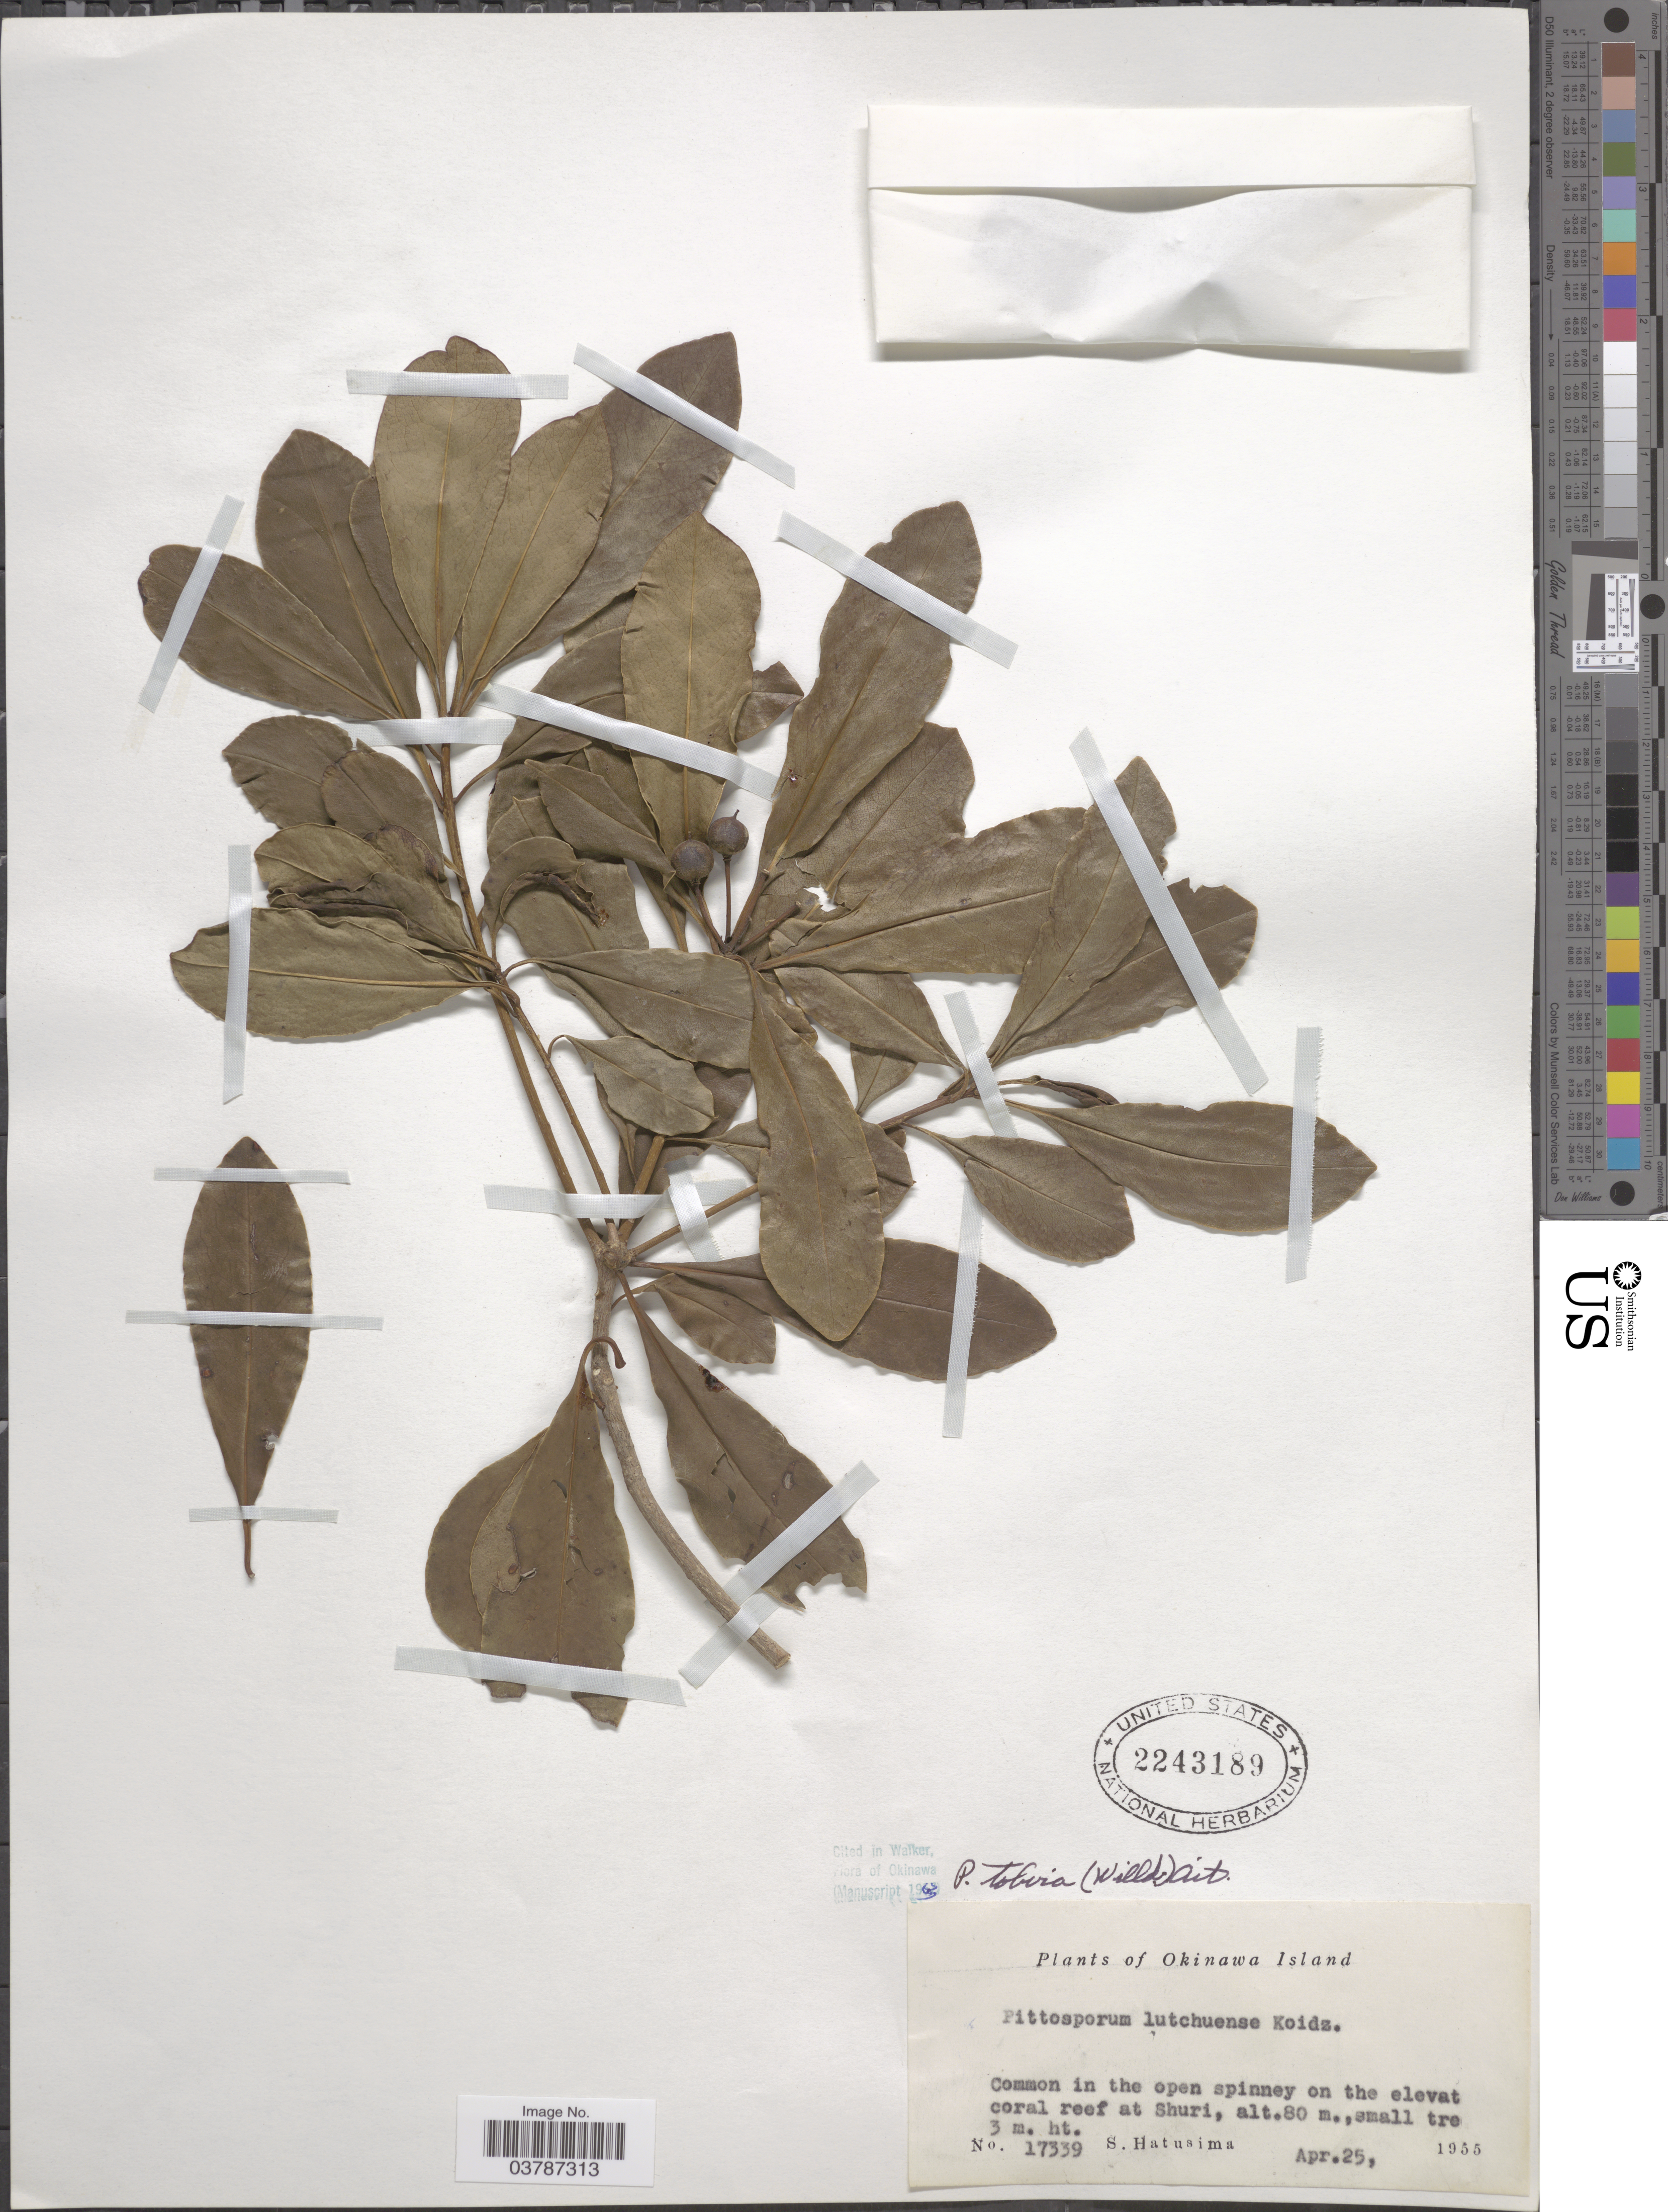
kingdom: Plantae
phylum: Tracheophyta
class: Magnoliopsida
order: Apiales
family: Pittosporaceae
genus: Pittosporum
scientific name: Pittosporum tobira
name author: (Thunb.) W.T. Aiton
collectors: S. Hatusima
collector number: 17339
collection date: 1955-04-25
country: Japan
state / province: Okinawa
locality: Okinawa Island. In the open spinney on the elevat coral reef at Shuri.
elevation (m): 80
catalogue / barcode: US 2243189